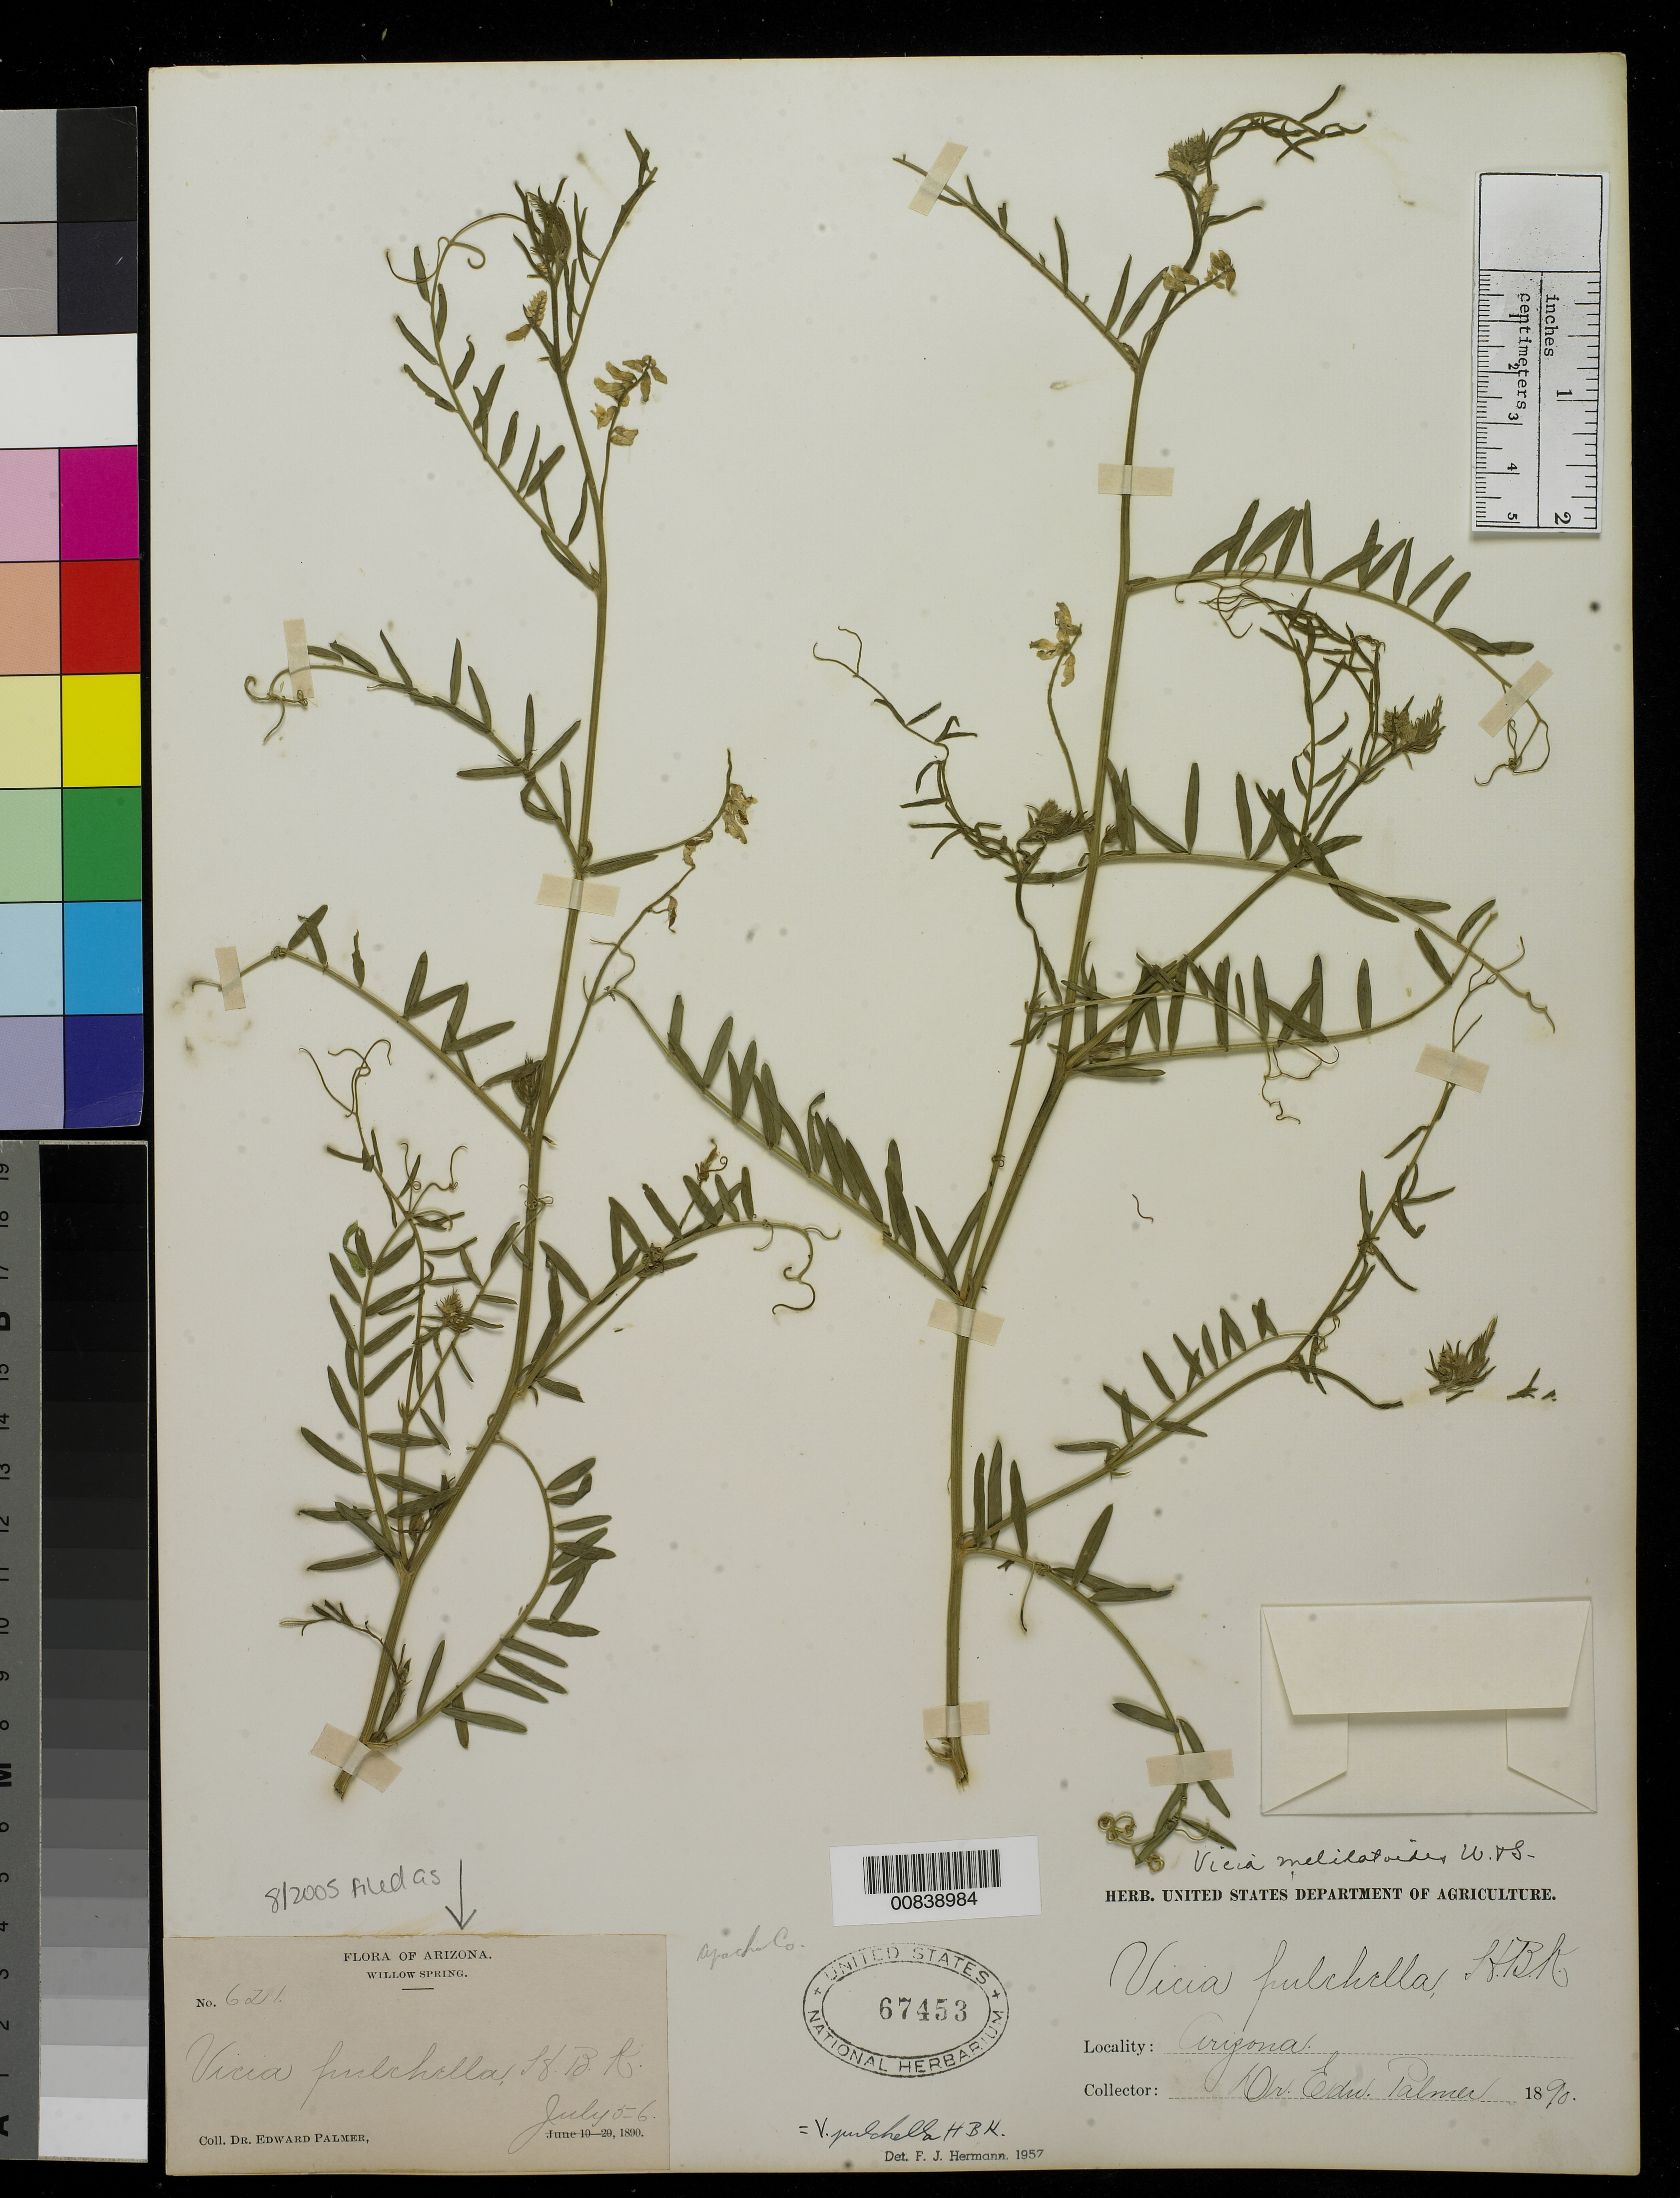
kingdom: Plantae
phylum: Tracheophyta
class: Magnoliopsida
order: Fabales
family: Fabaceae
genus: Vicia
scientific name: Vicia pulchella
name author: Kunth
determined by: Hermann, F. J.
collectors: E. Palmer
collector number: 621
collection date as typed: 05 Jul 1890 to 06 Jul 1890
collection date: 1890-07-05/1890-07-06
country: United States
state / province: Arizona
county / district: Apache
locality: Willow Spring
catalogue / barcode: US 67453